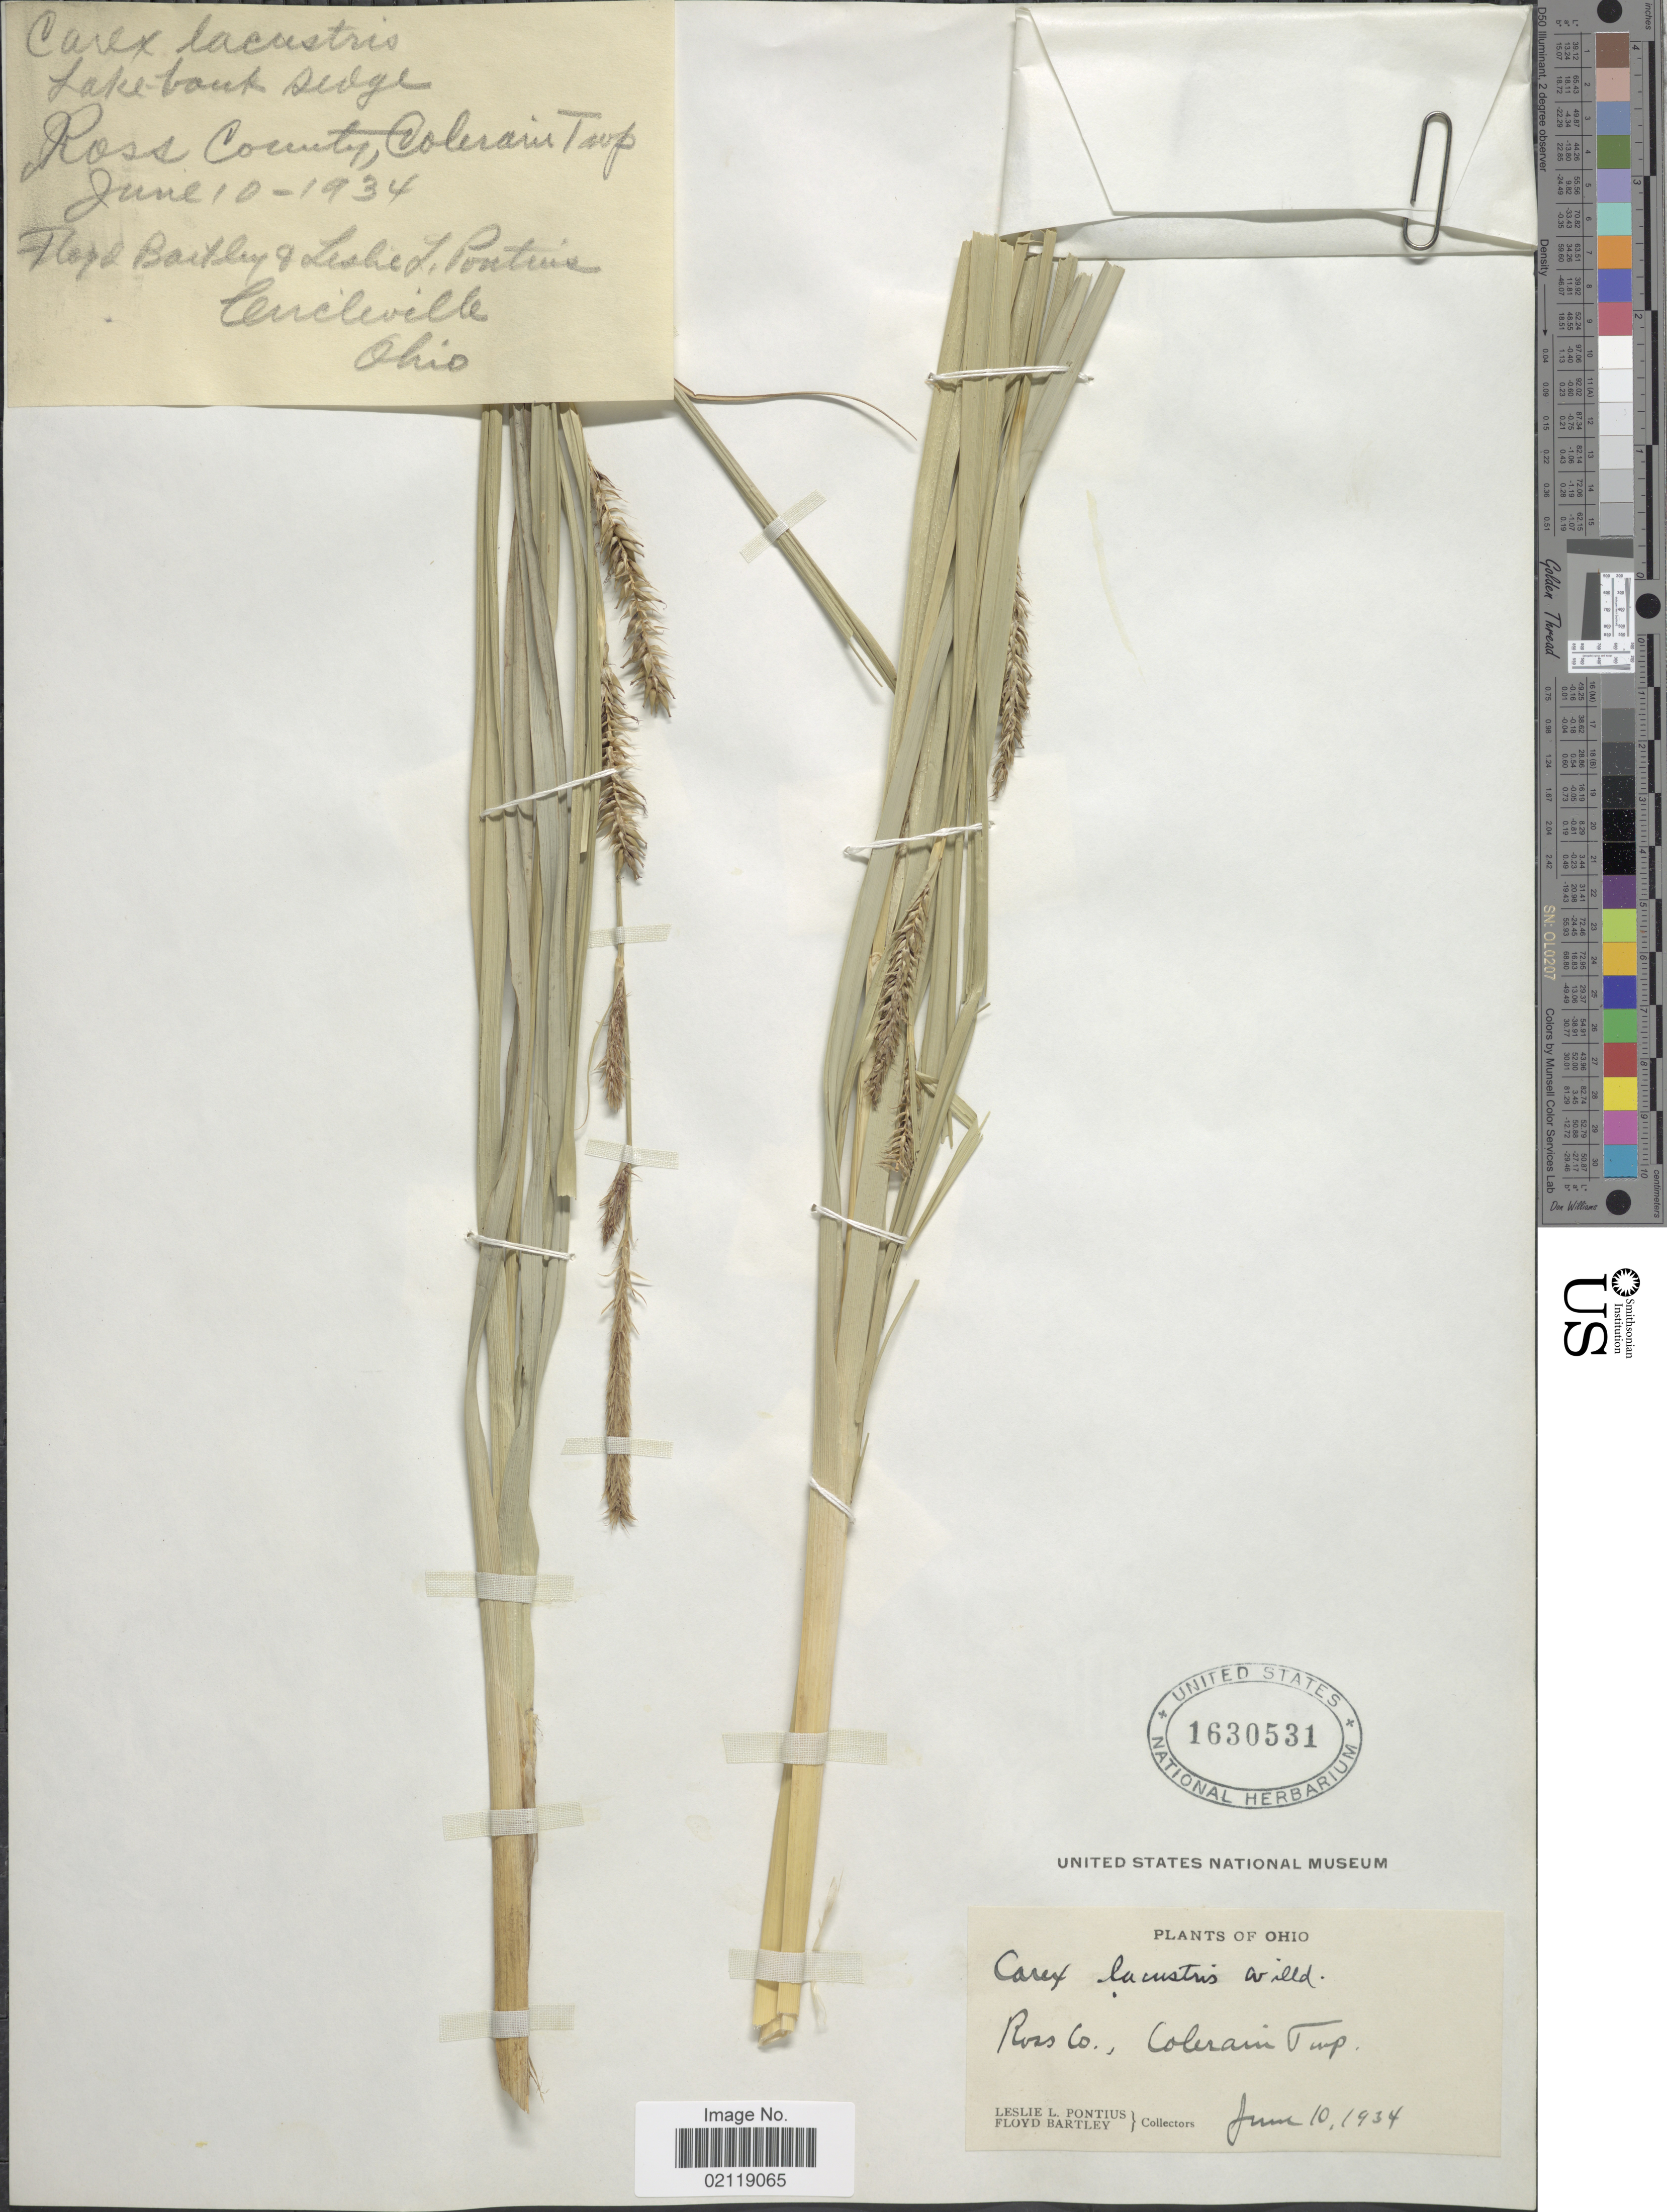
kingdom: Plantae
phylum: Tracheophyta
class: Liliopsida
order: Poales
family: Cyperaceae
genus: Carex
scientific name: Carex lacustris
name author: Willd.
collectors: L. Pontius & F. Bartley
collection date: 1934-06-10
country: United States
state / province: Ohio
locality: Ross Co., Colerain Twp.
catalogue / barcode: US 1630531